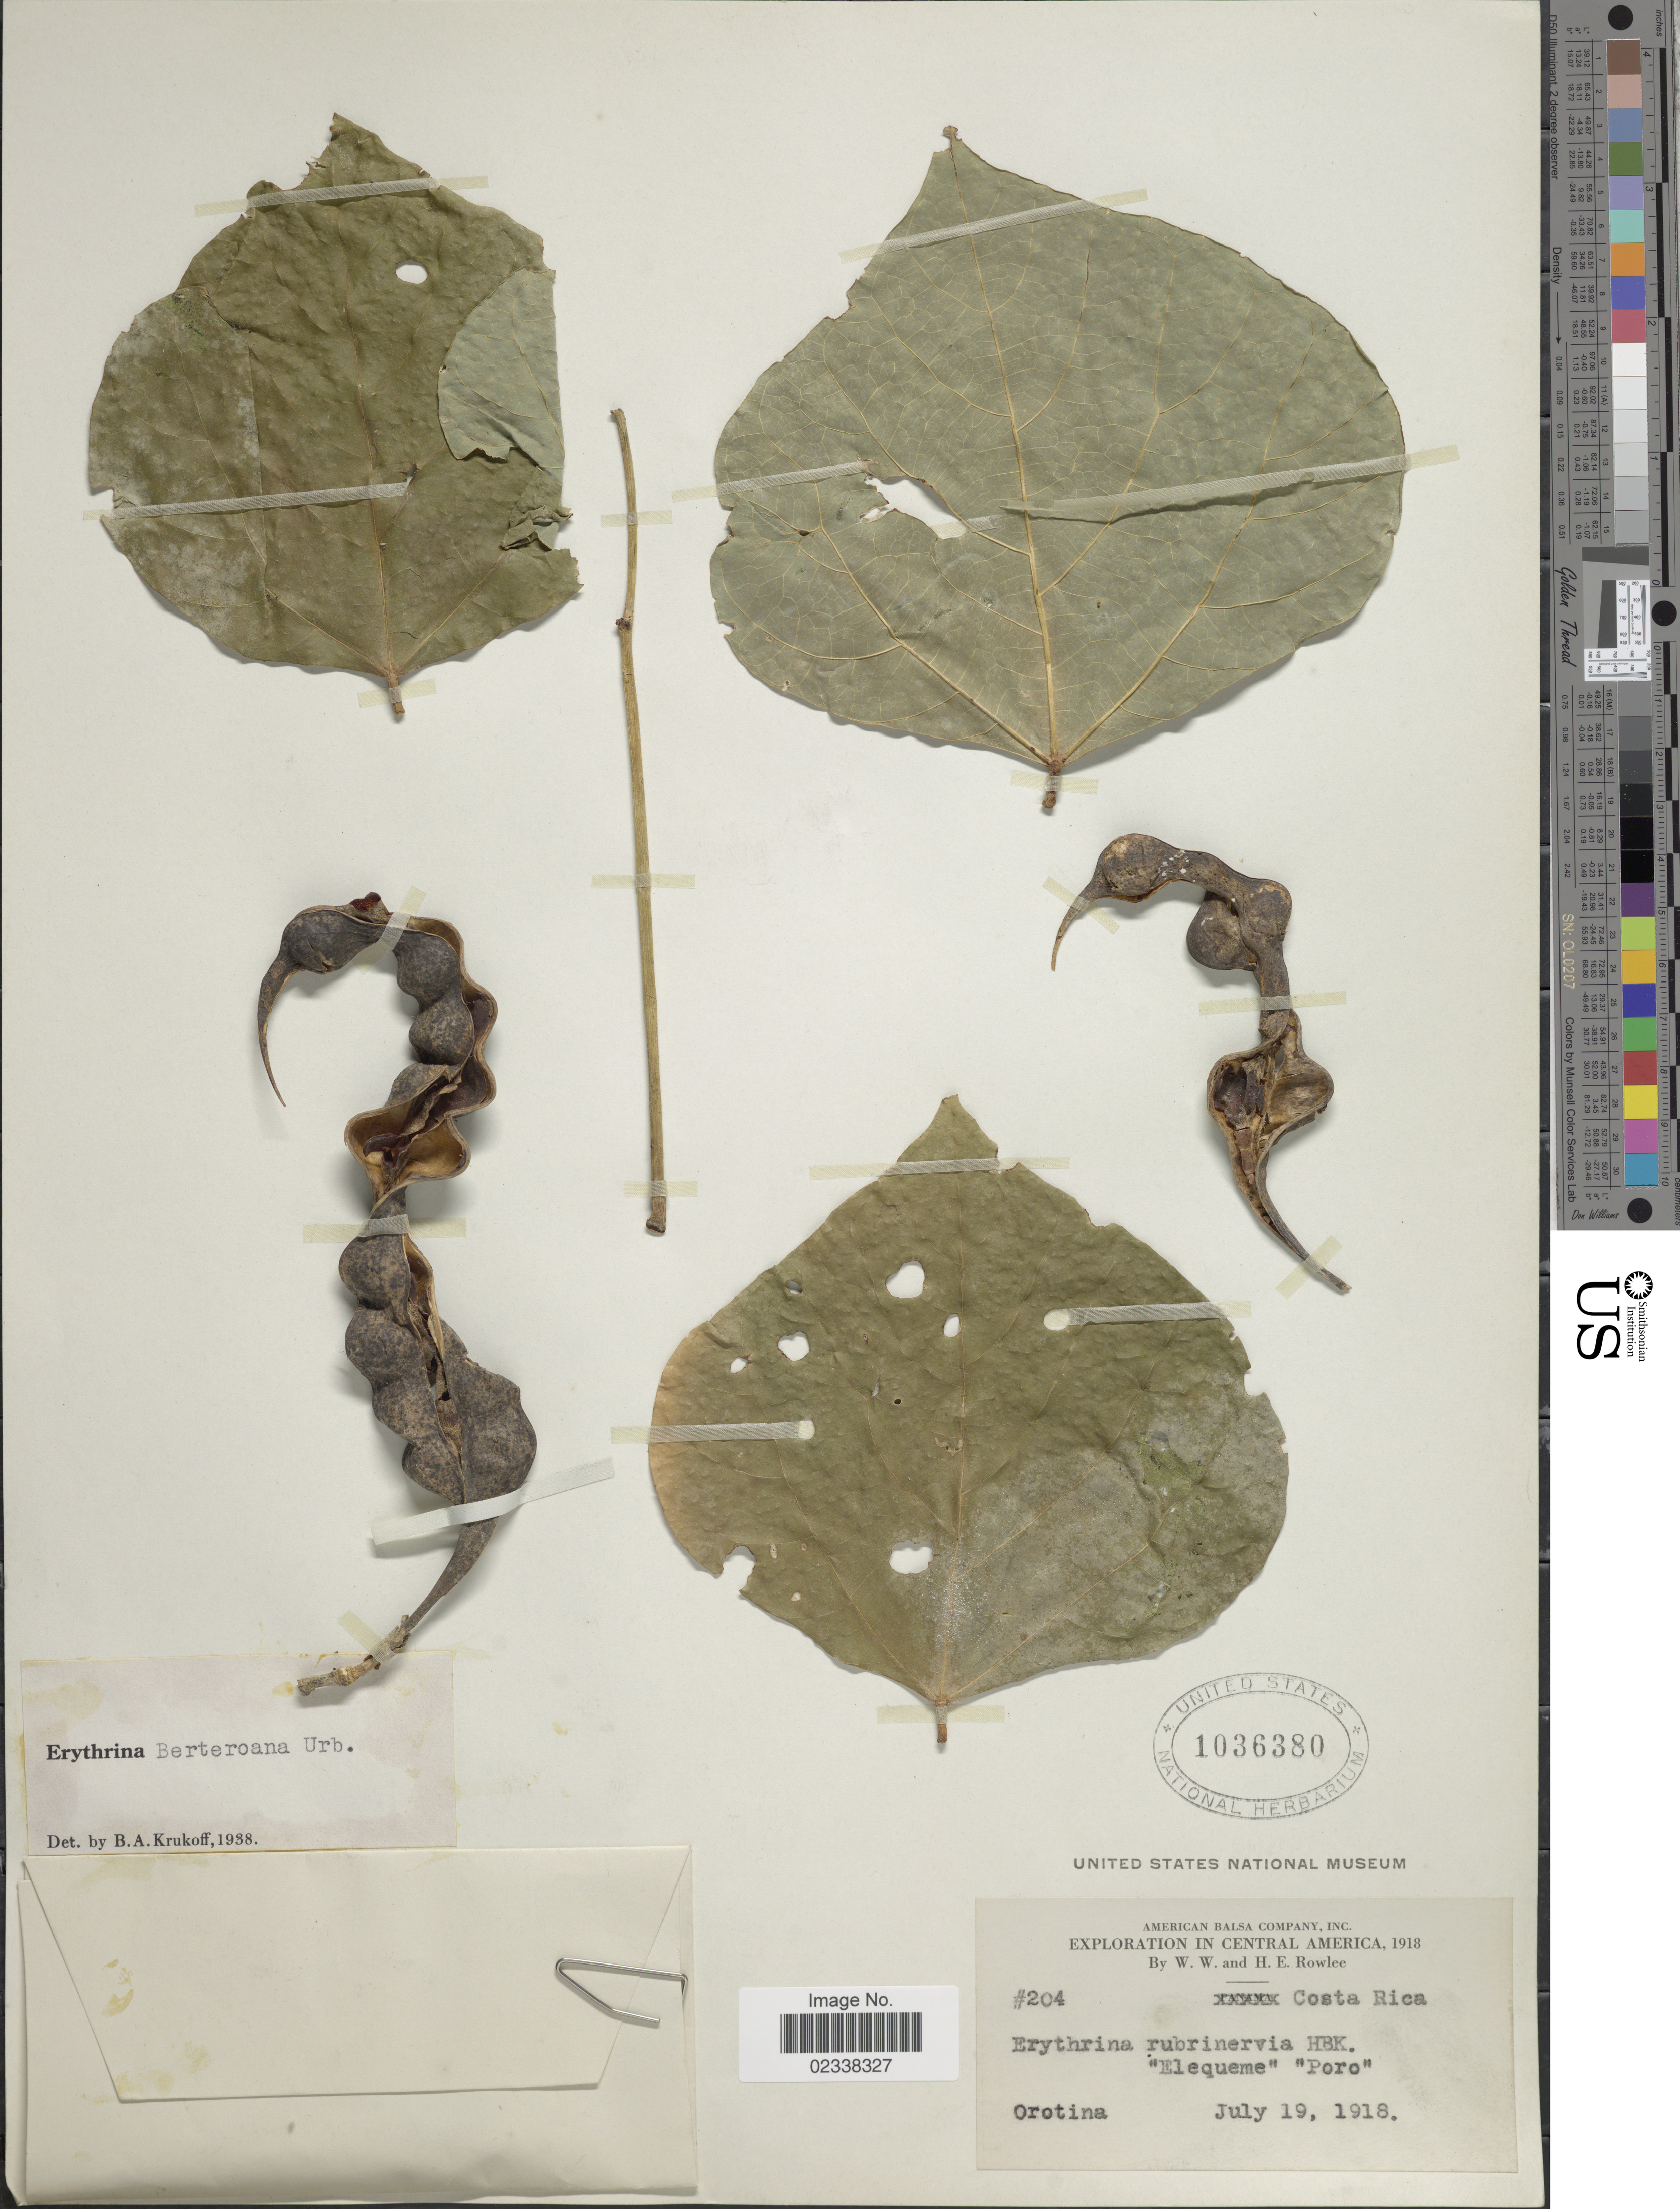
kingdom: Plantae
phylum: Tracheophyta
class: Magnoliopsida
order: Fabales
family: Fabaceae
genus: Erythrina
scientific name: Erythrina berteroana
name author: Urb.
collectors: W. W. Rowlee & H. E. Rowlee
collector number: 204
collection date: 1918-07-19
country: Costa Rica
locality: Orotina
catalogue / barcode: US 1036380